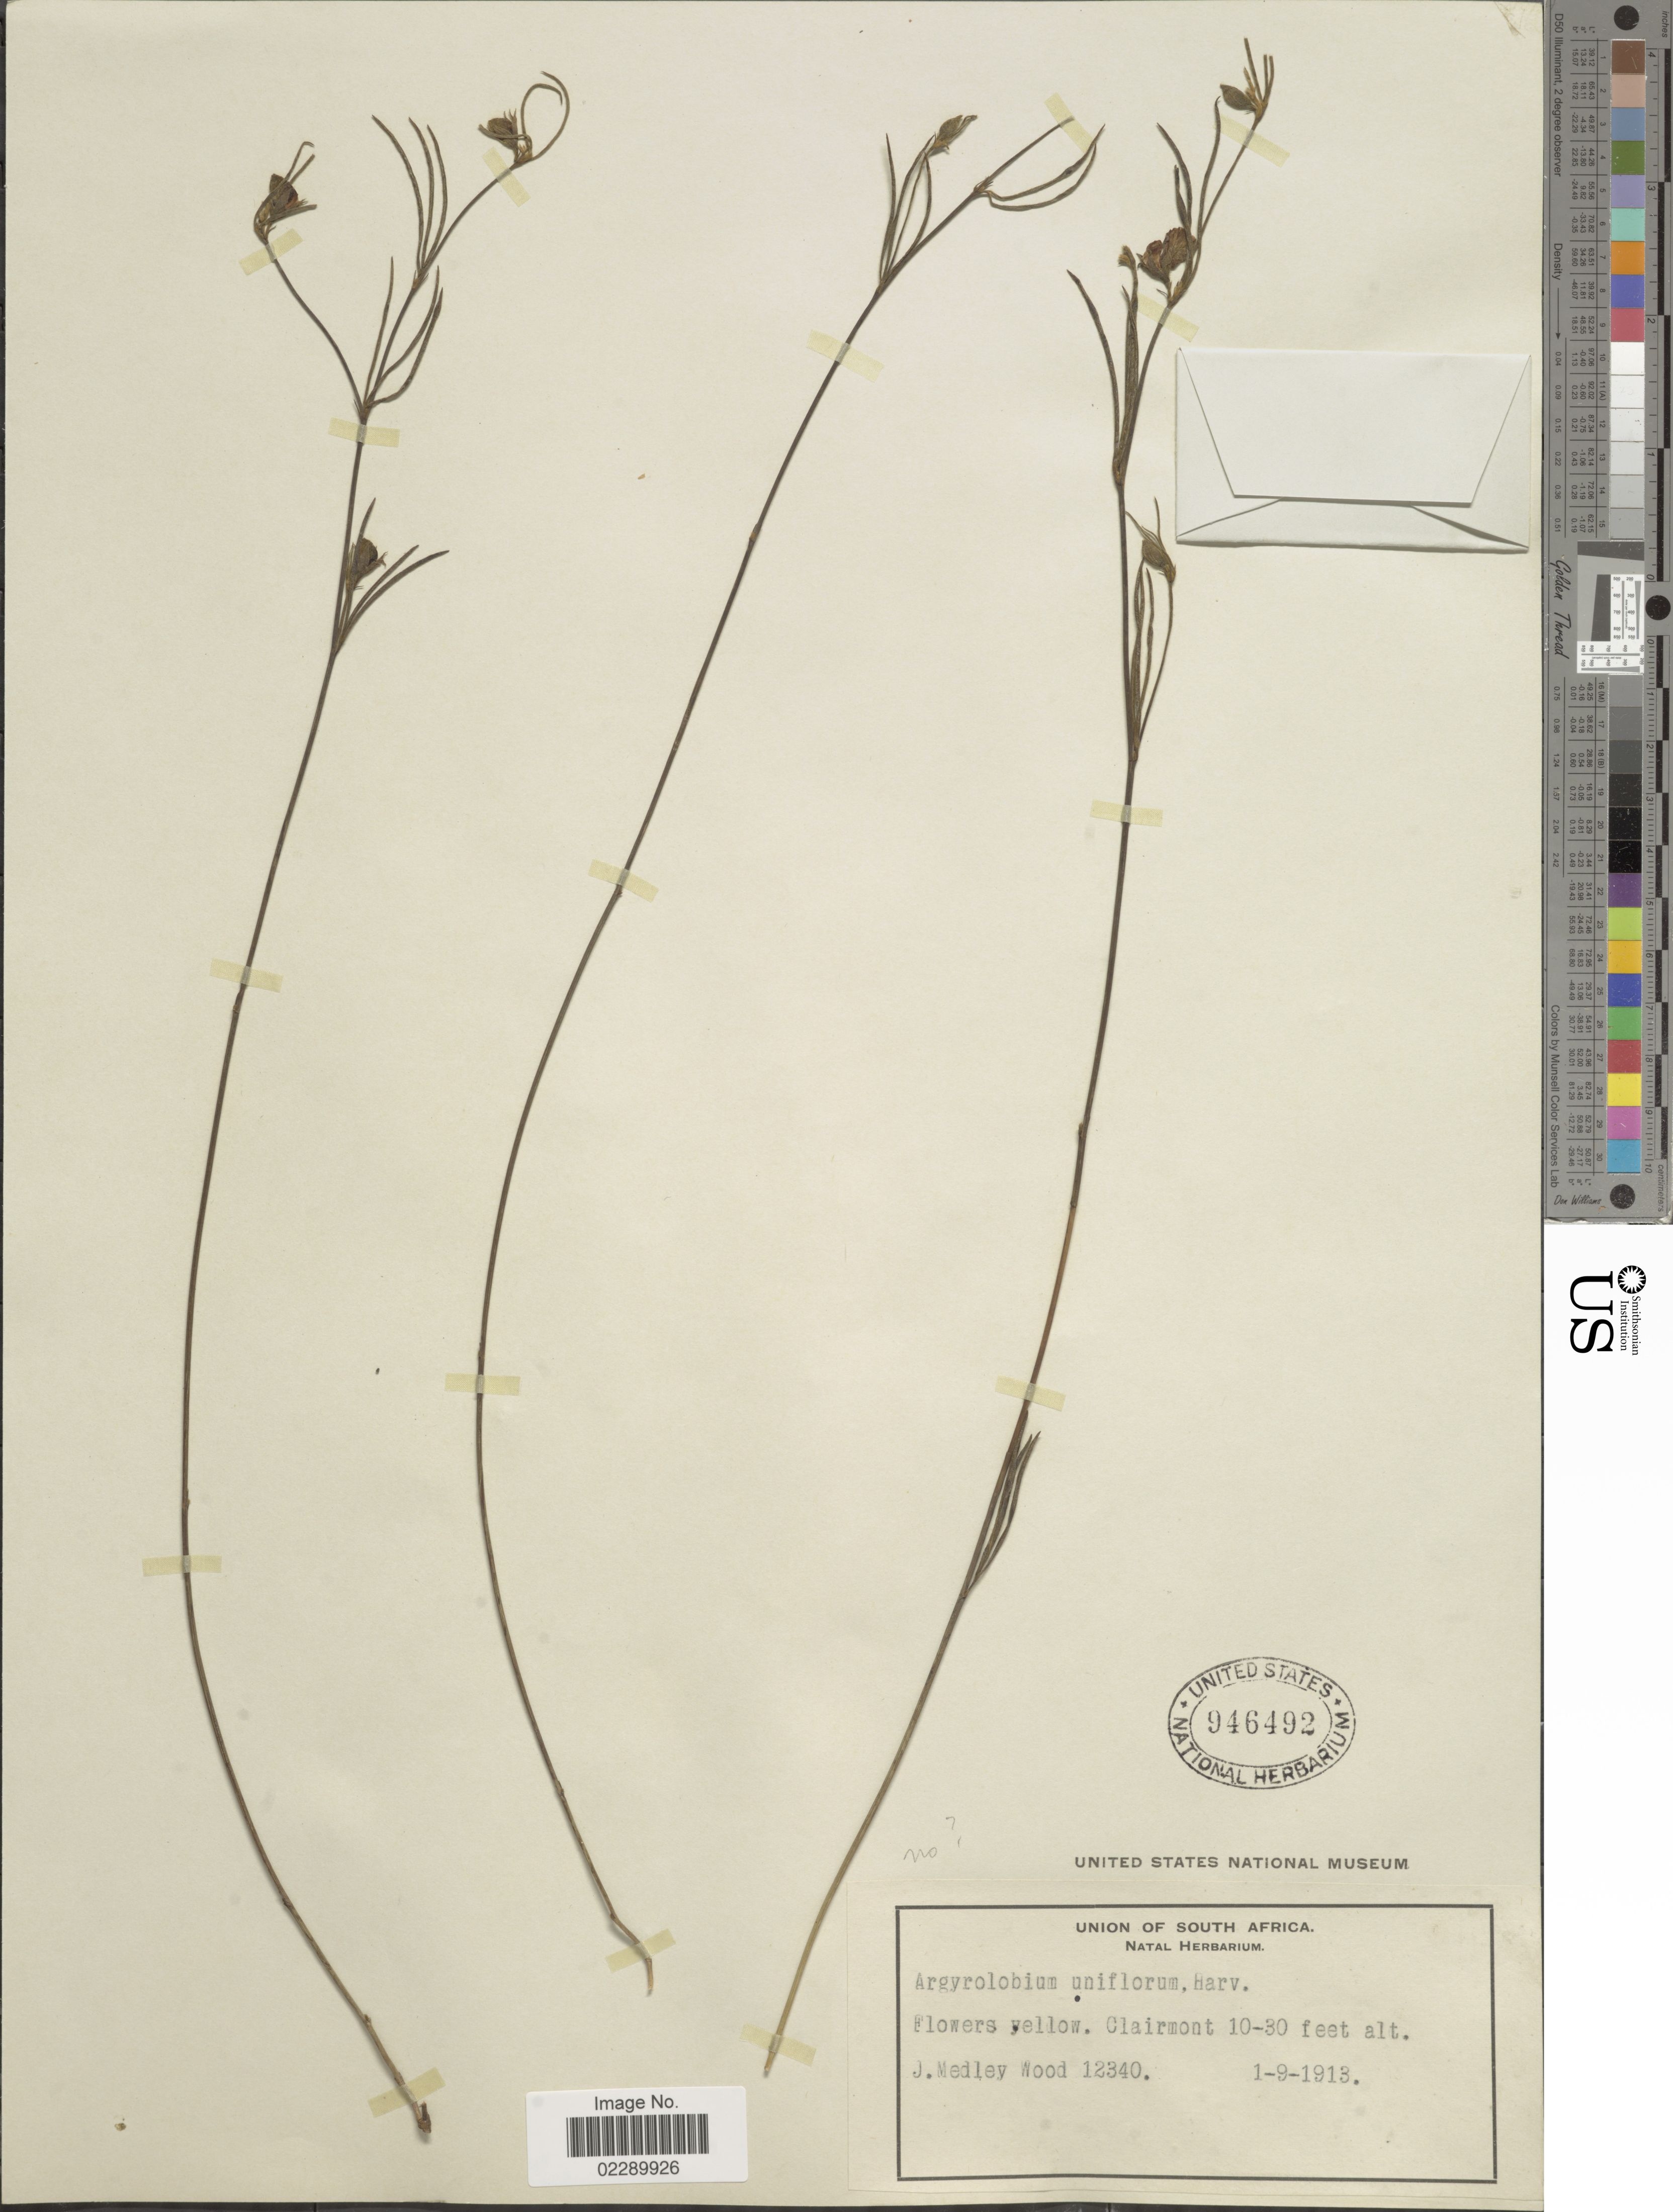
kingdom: Plantae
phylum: Tracheophyta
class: Magnoliopsida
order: Fabales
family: Fabaceae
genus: Argyrolobium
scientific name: Argyrolobium sp.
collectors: J. Medley Wood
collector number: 12340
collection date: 1913-09-01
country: South Africa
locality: Union of South Africa. Clairmont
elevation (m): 3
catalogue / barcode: US 946492